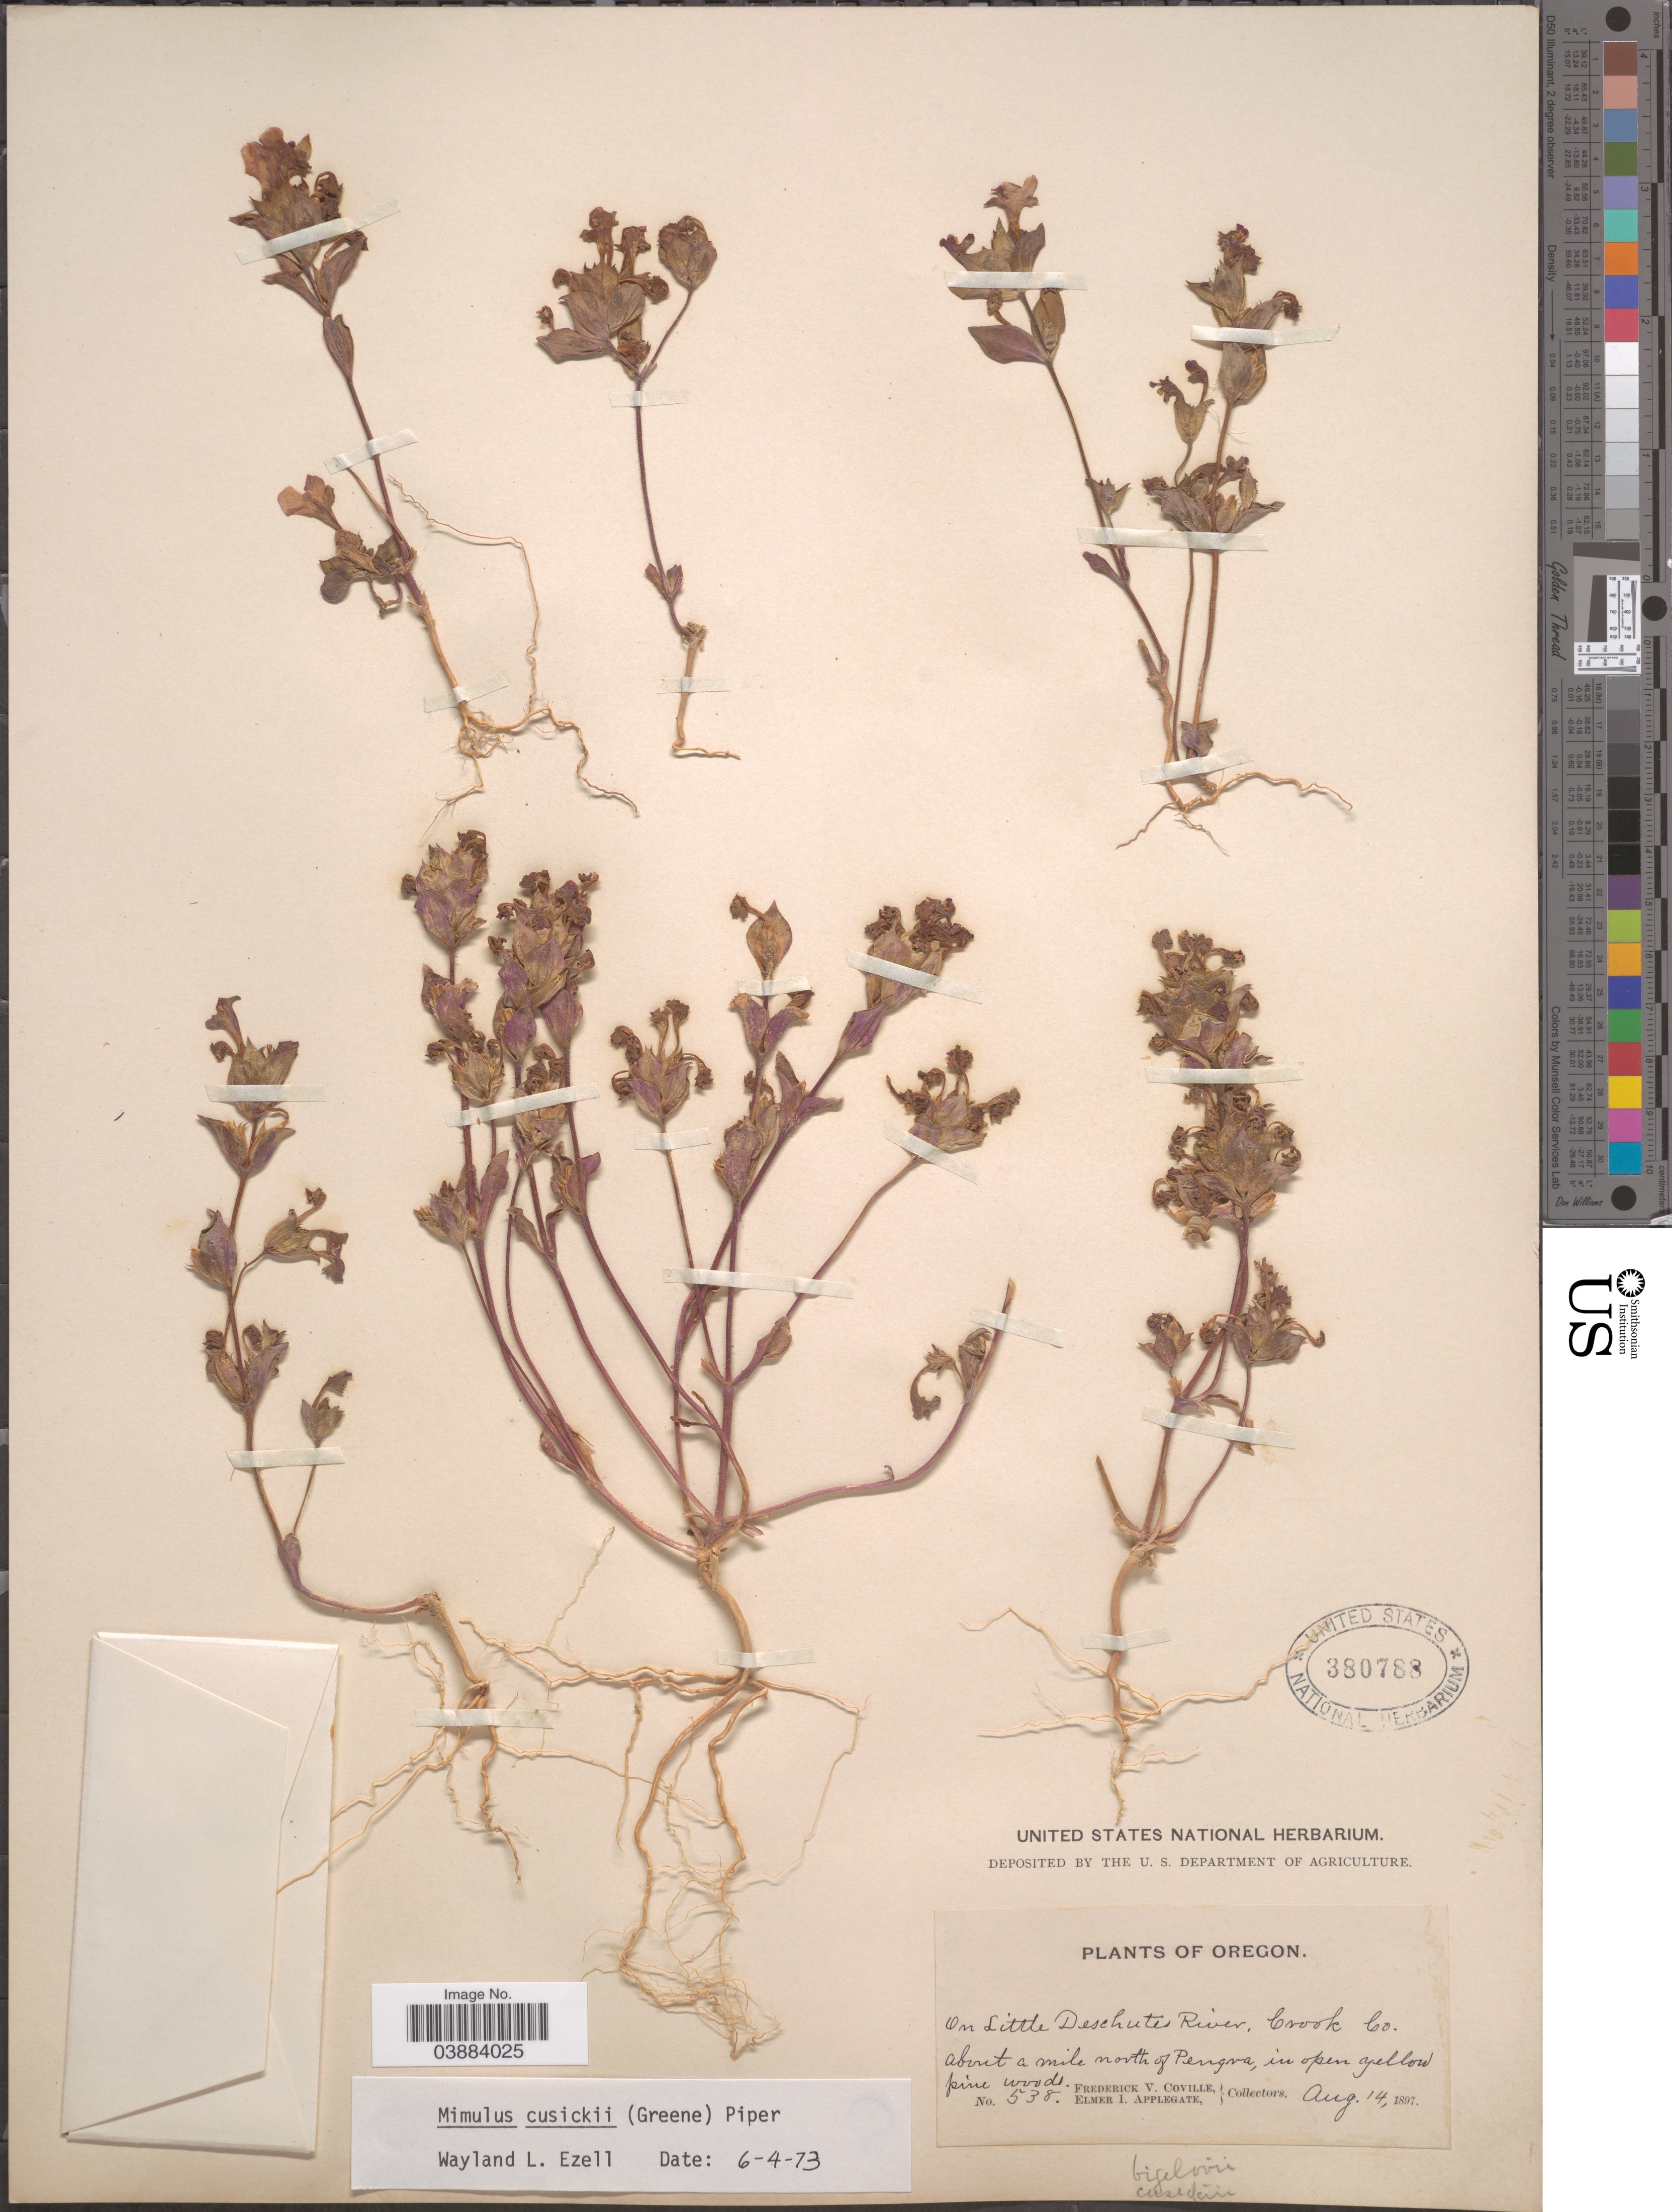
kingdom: Plantae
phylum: Tracheophyta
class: Magnoliopsida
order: Lamiales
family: Phrymaceae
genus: Eunanus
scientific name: Eunanus cusickii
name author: Greene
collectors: F. V. Coville & E. I. Applegate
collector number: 538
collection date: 1897-08-14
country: United States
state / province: Oregon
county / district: Crook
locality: On Little Deschutes River, Crook Co. About a mile north of Pengra.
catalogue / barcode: US 380788